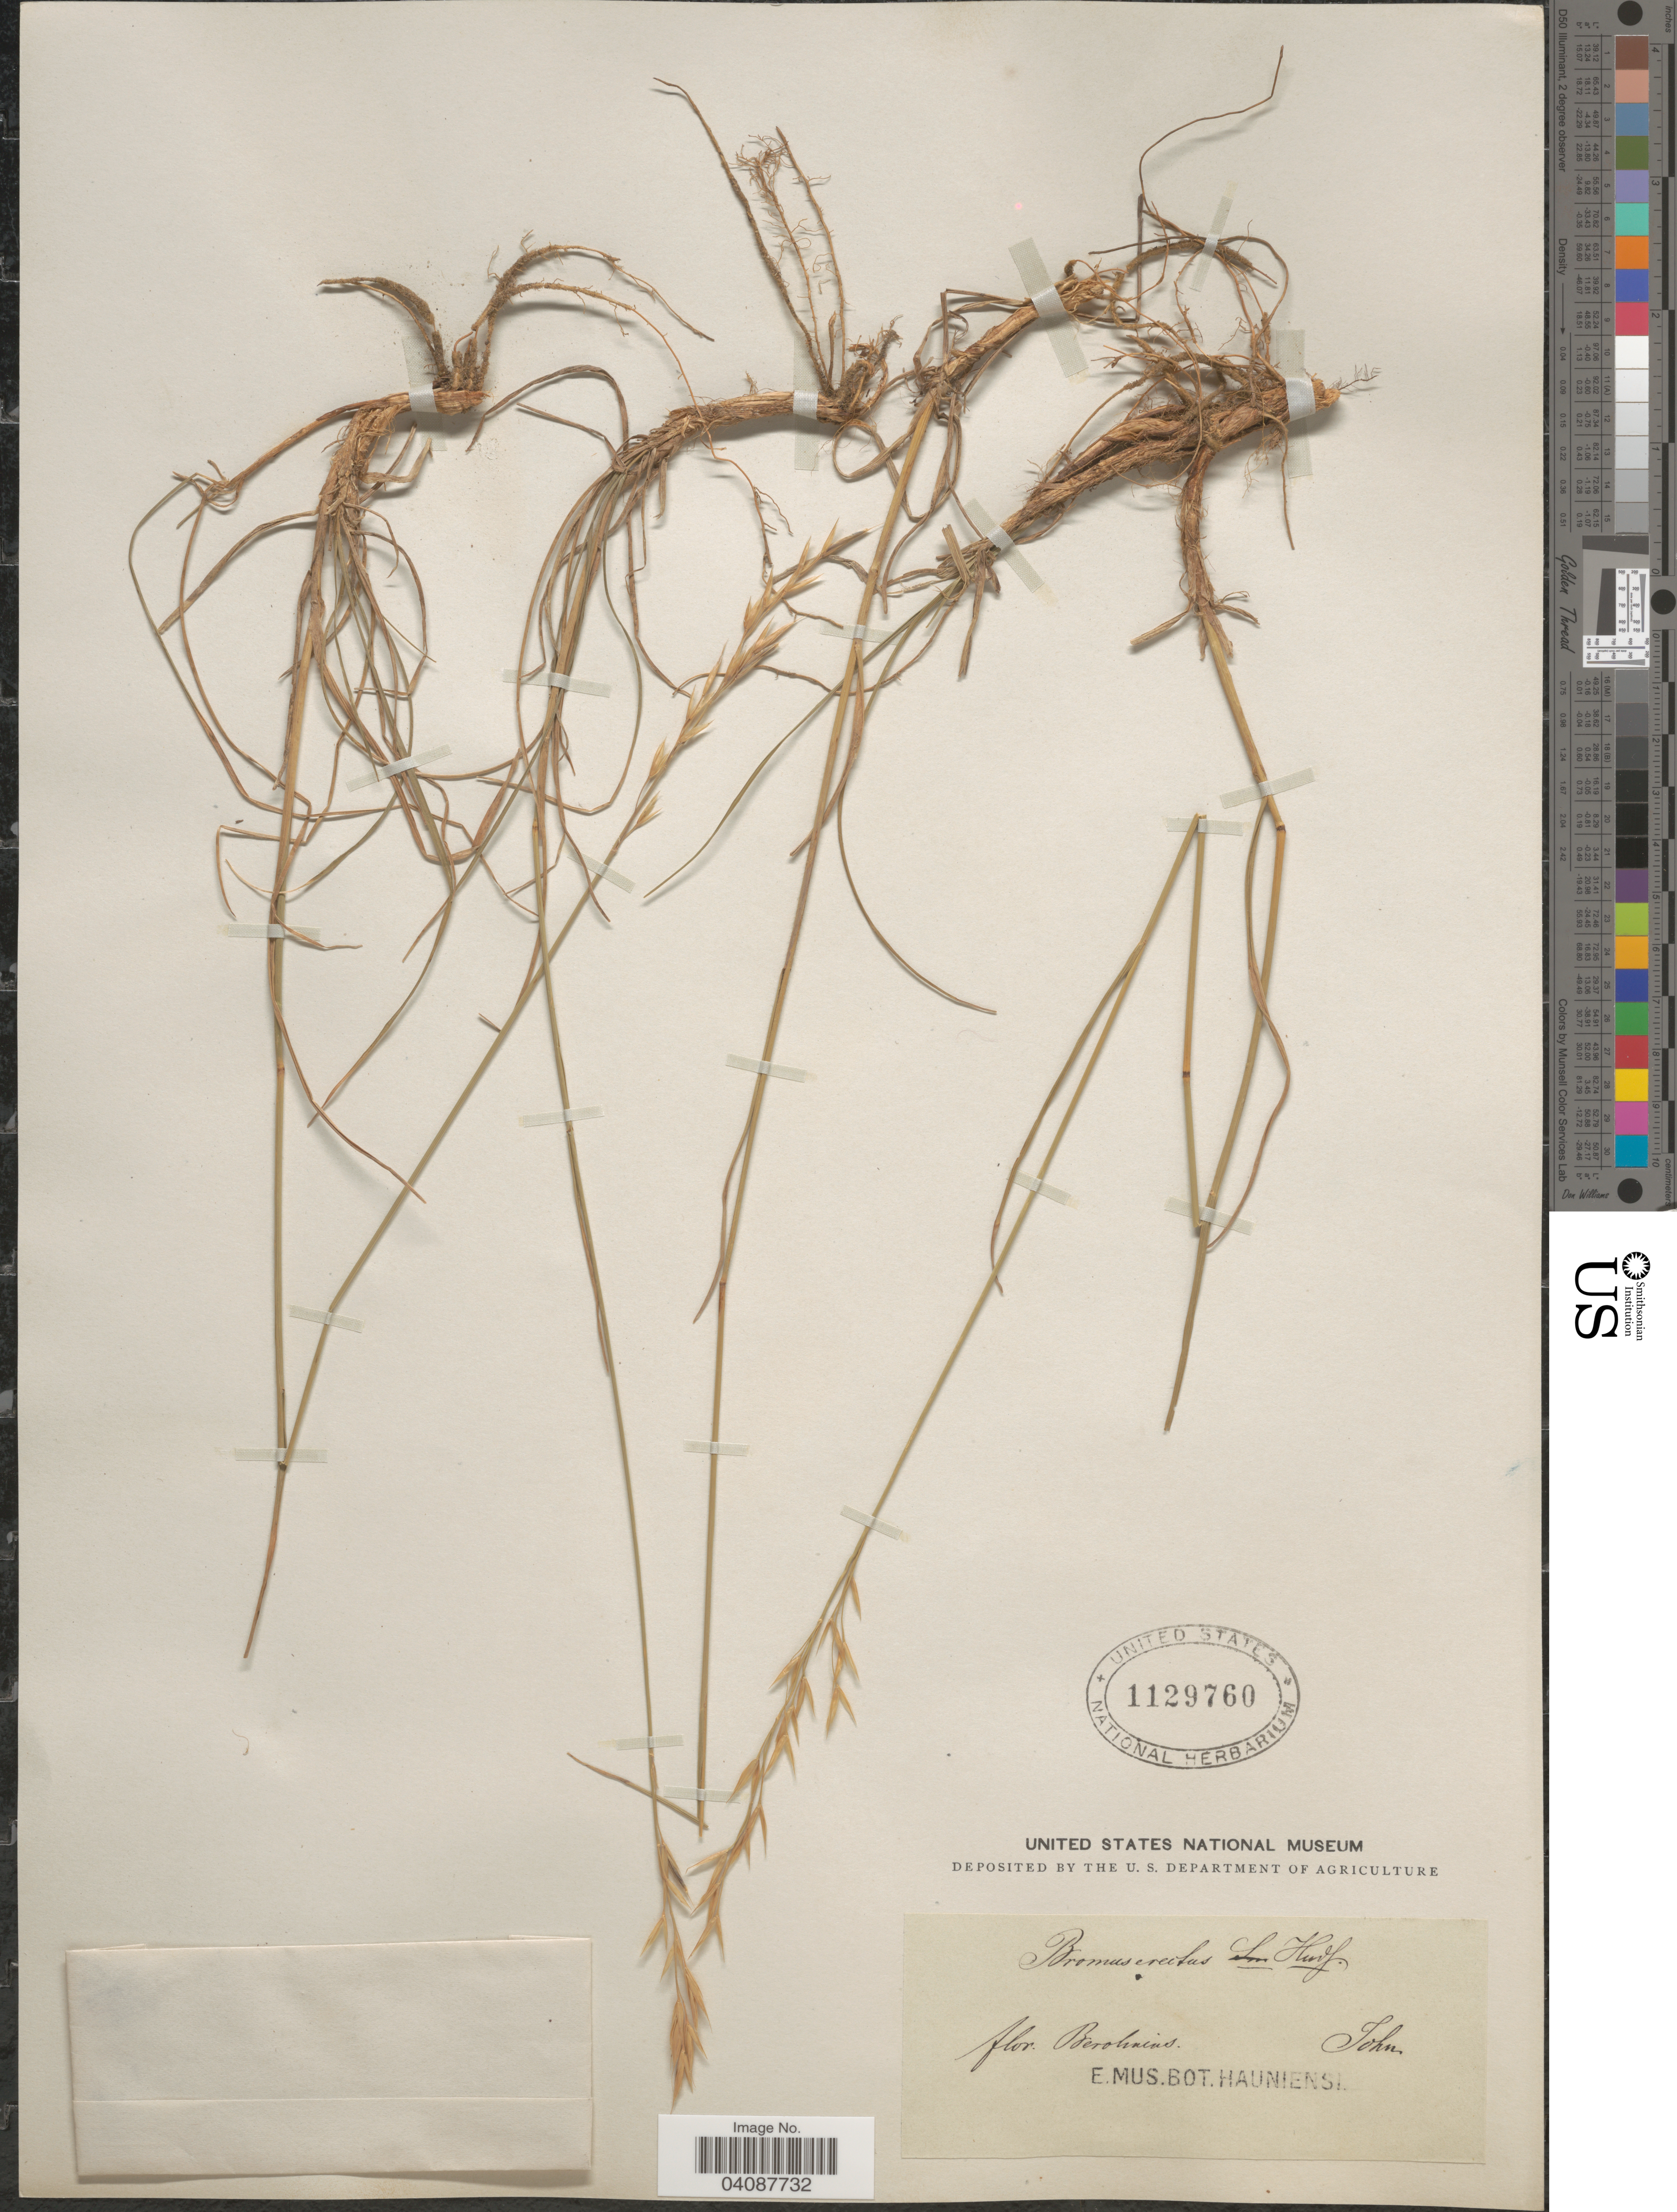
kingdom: Plantae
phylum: Tracheophyta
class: Liliopsida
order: Poales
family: Poaceae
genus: Bromus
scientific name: Bromus erectus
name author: Huds.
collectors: -. John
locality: Berohains.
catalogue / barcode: US 1129760